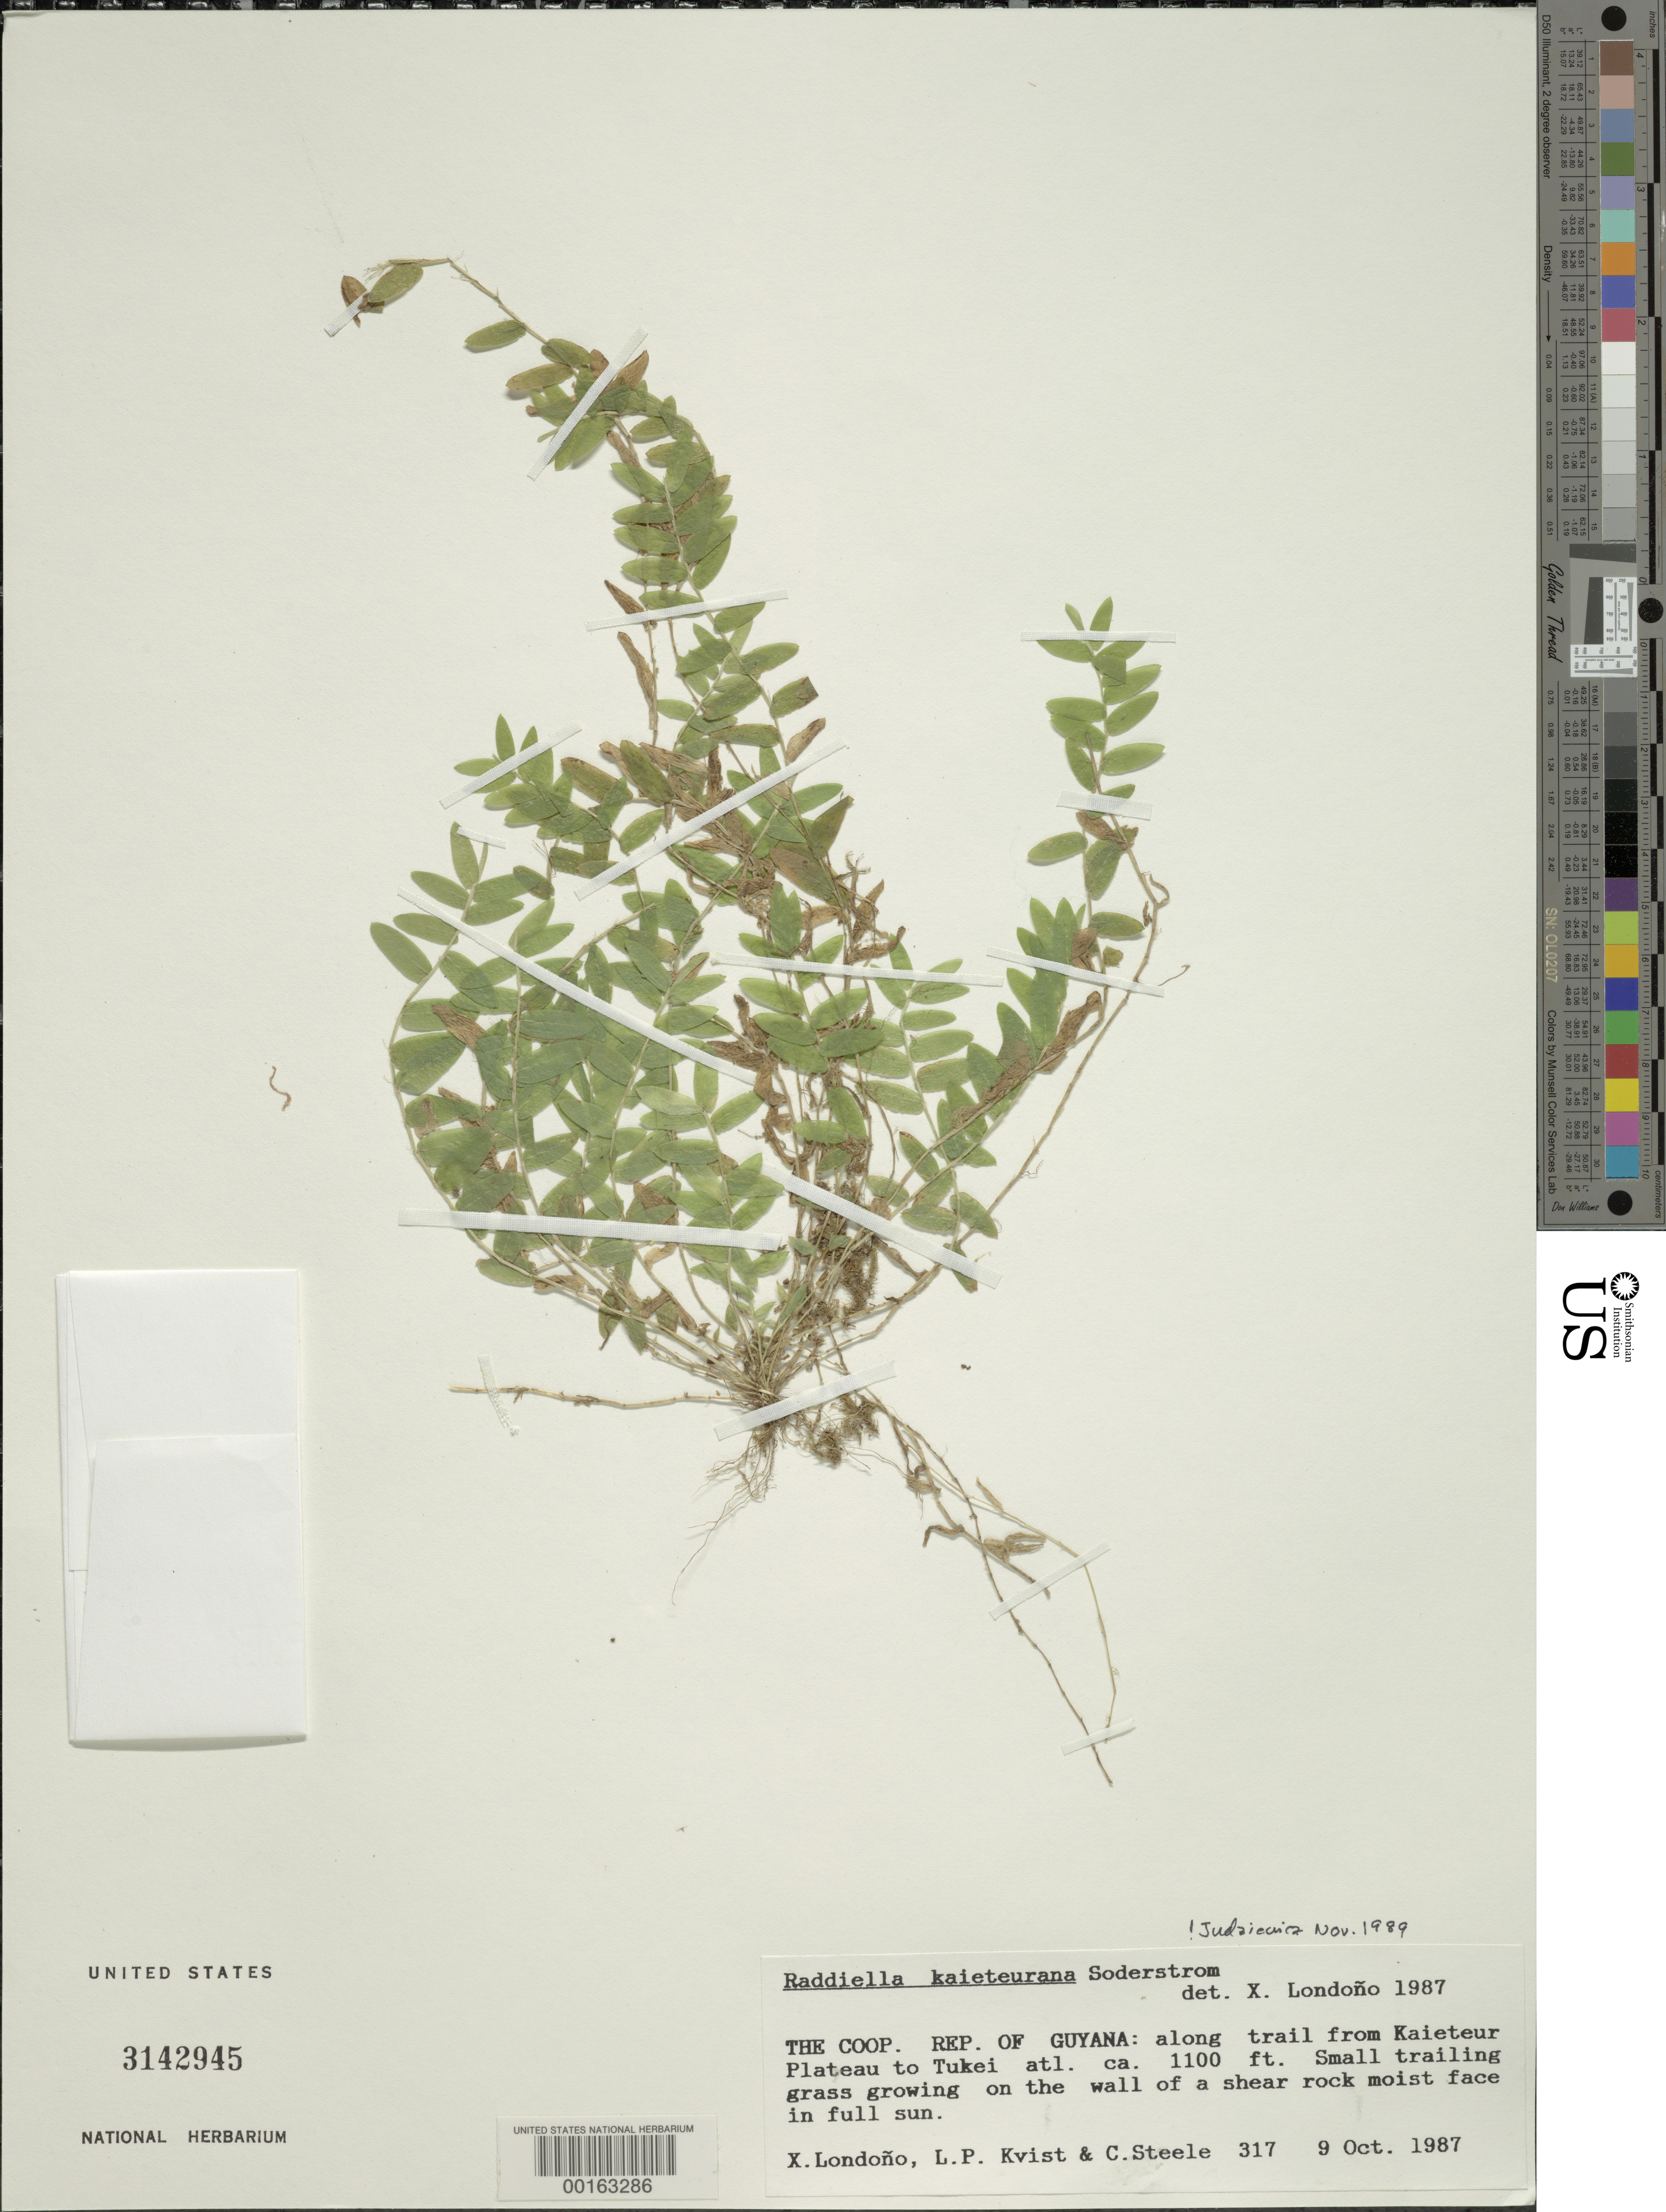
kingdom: Plantae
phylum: Tracheophyta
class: Liliopsida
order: Poales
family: Poaceae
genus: Raddiella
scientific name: Raddiella kaieteurana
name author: Soderstr.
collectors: X. Londoño, L. P. Kvist & O. C. Steele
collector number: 317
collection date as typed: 09 Oct 1987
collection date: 1987-10-09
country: Guyana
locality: Trail from kaieteur plateau to tukei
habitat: On wall of a shear rock moist face in full sun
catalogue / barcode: US 3142945